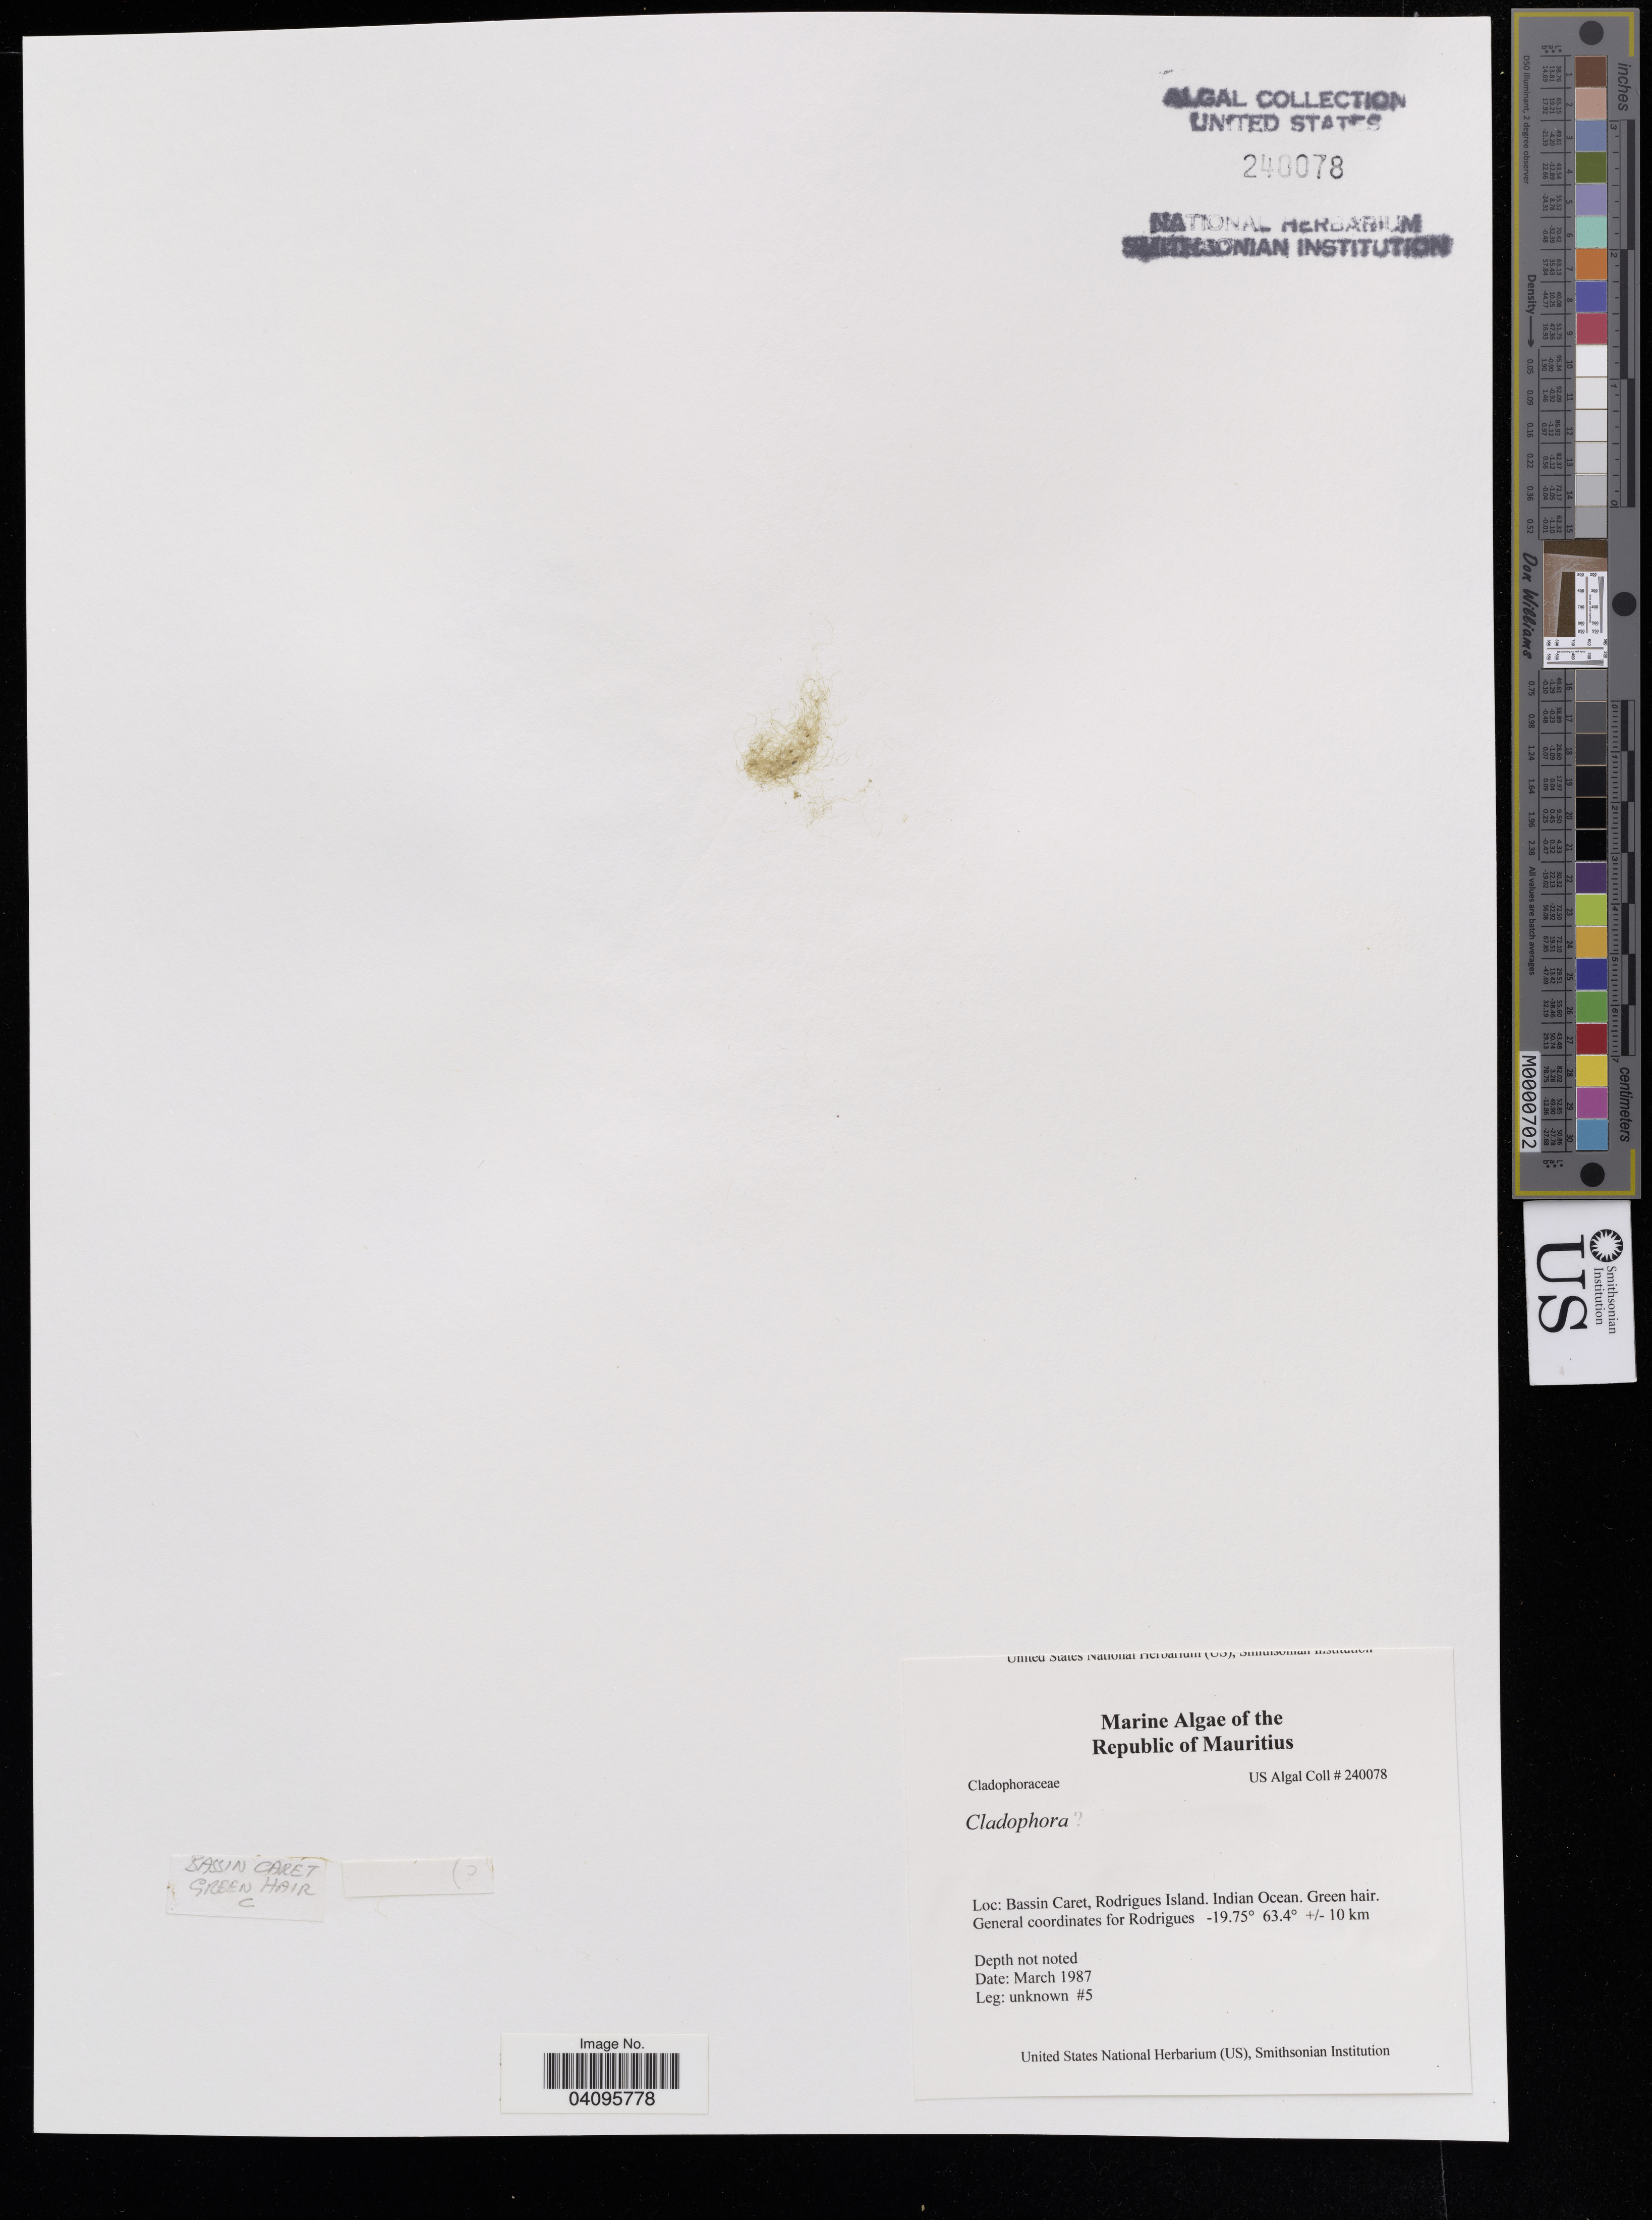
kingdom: Plantae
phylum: Chlorophyta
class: Ulvophyceae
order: Cladophorales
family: Cladophoraceae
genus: Cladophora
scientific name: Cladophora sp.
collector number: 5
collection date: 1987-03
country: Mauritius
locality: Bassin Caret, Rodrigues Island, Indian Ocean. Green hair. +/- 10 km.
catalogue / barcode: US 240078